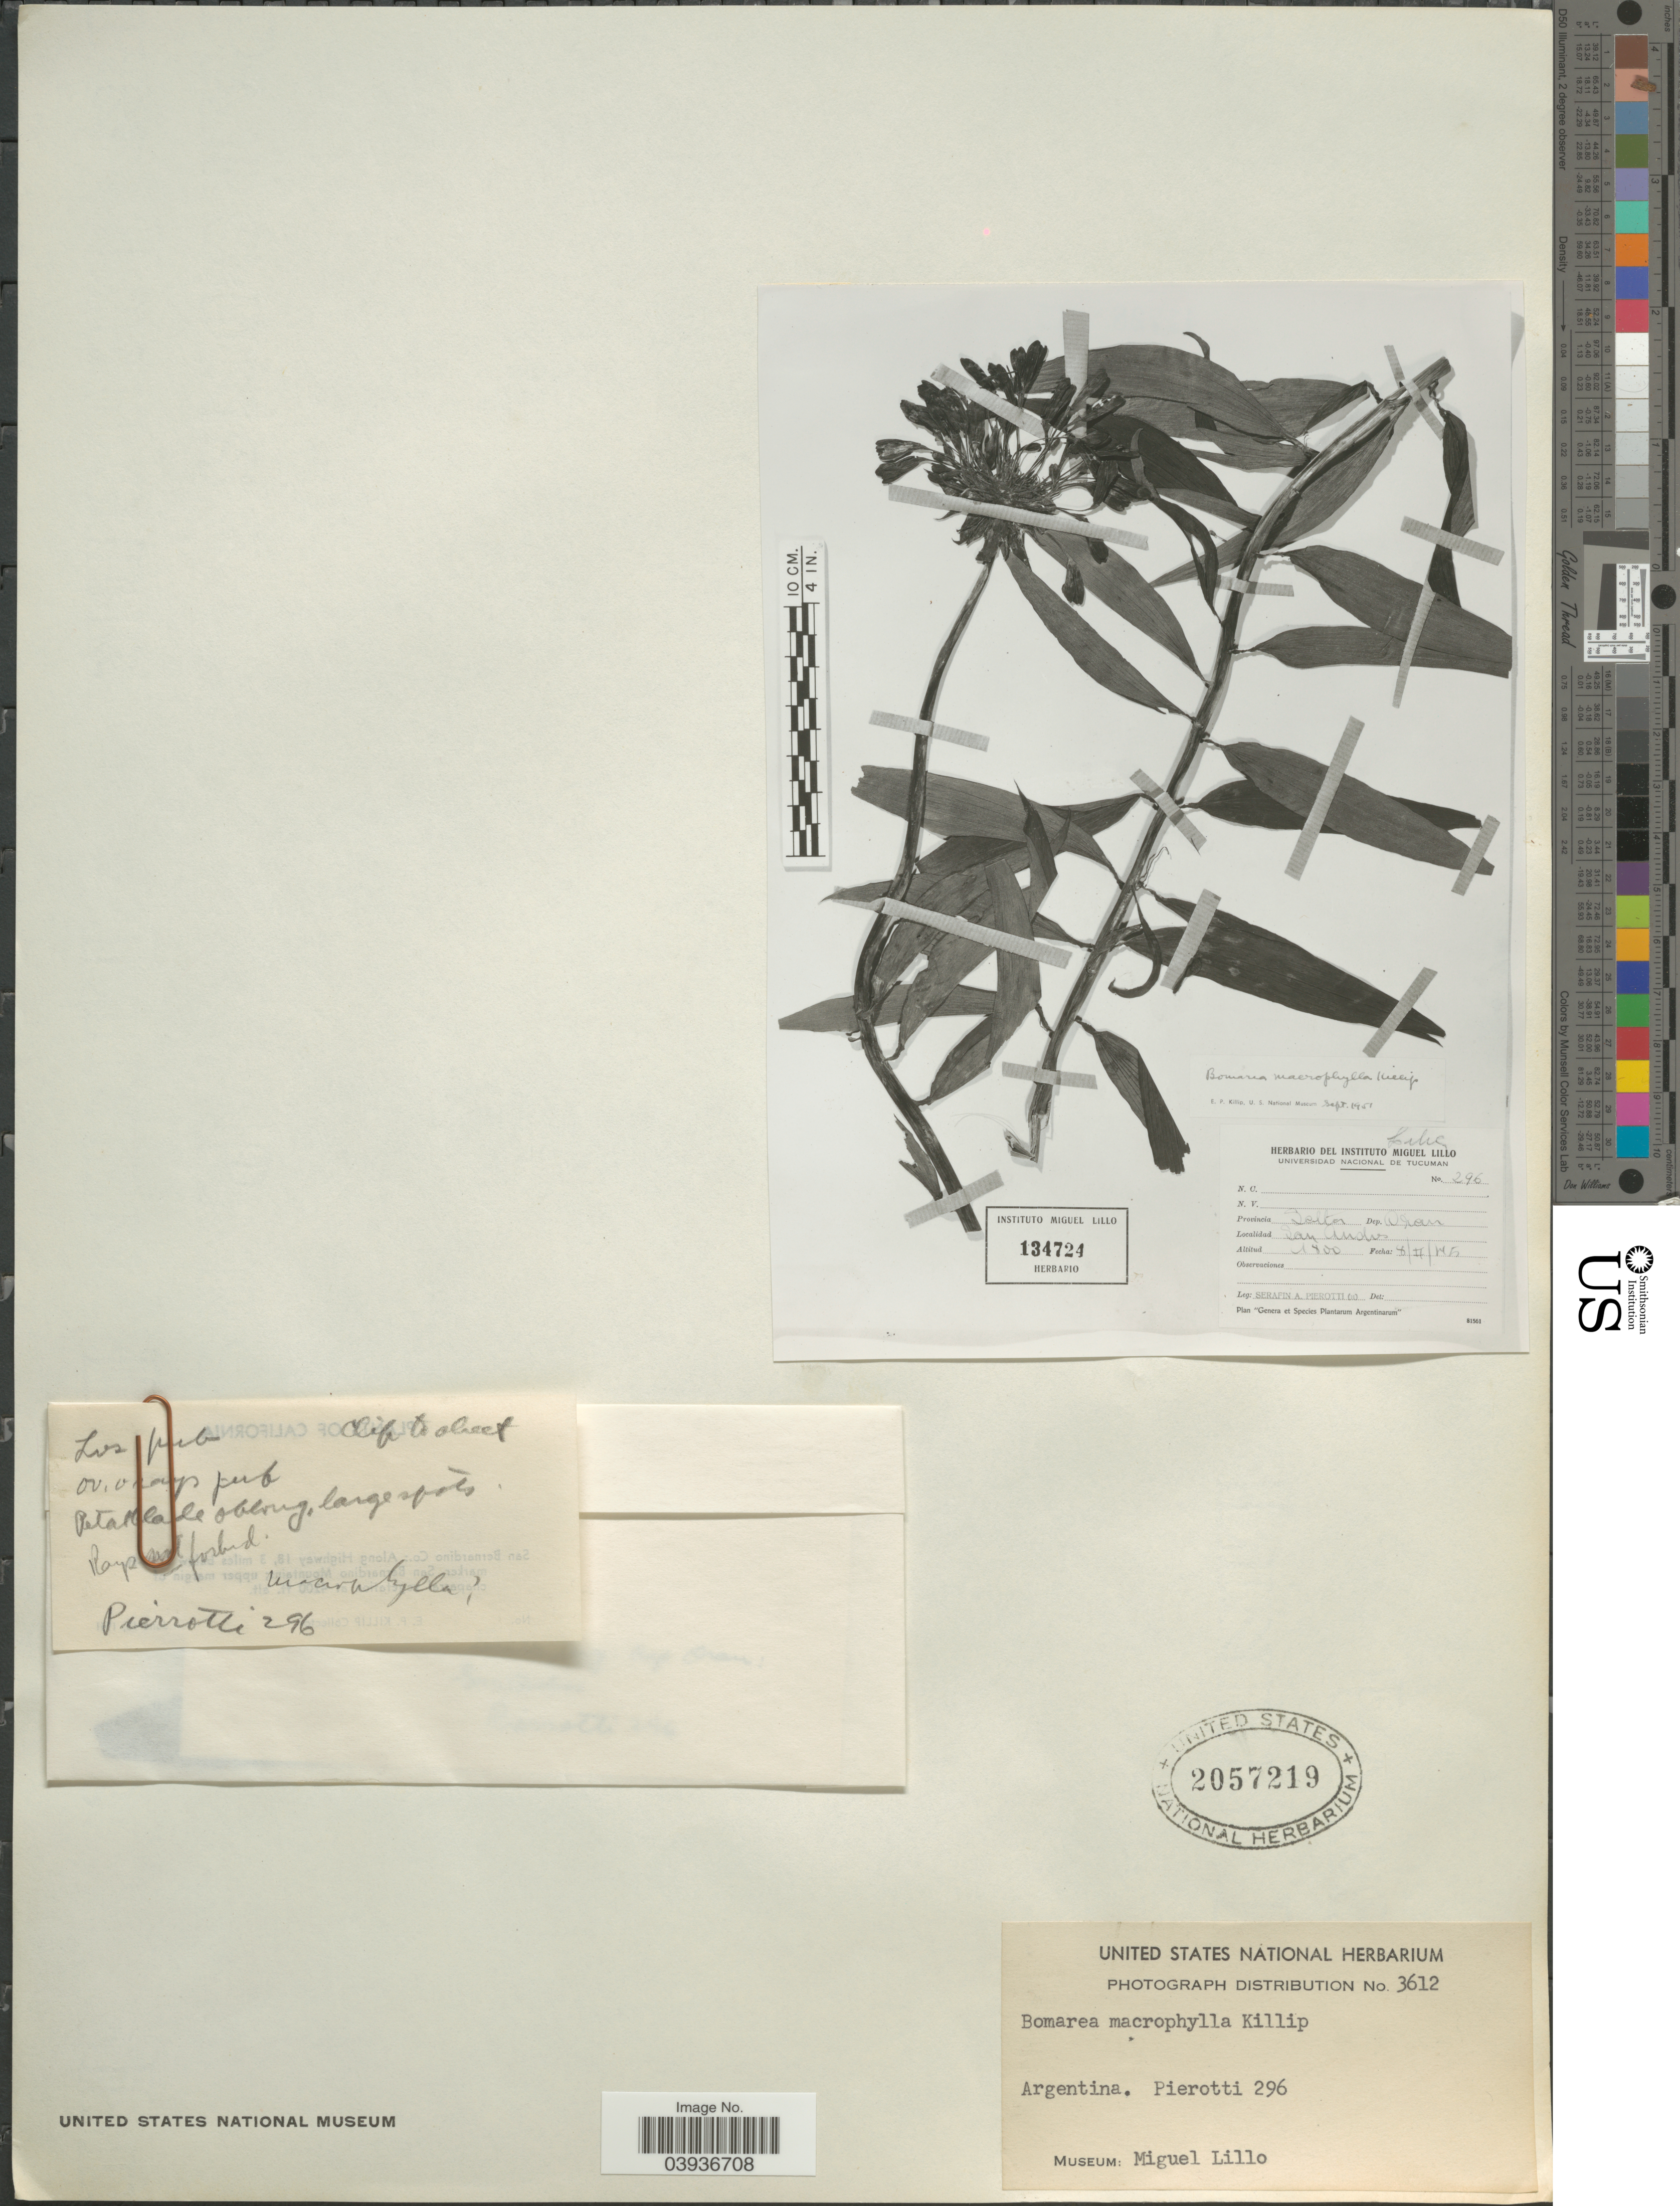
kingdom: Plantae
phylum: Tracheophyta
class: Liliopsida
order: Liliales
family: Alstroemeriaceae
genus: Bomarea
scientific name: Bomarea ovata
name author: (Cav.) Mirb.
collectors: S. A. Pierotti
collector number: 296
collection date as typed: Transcribed d/m/y: 8/2/45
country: Argentina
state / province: Salta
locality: Dep. Oran. San Andres.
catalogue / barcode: US 2057219